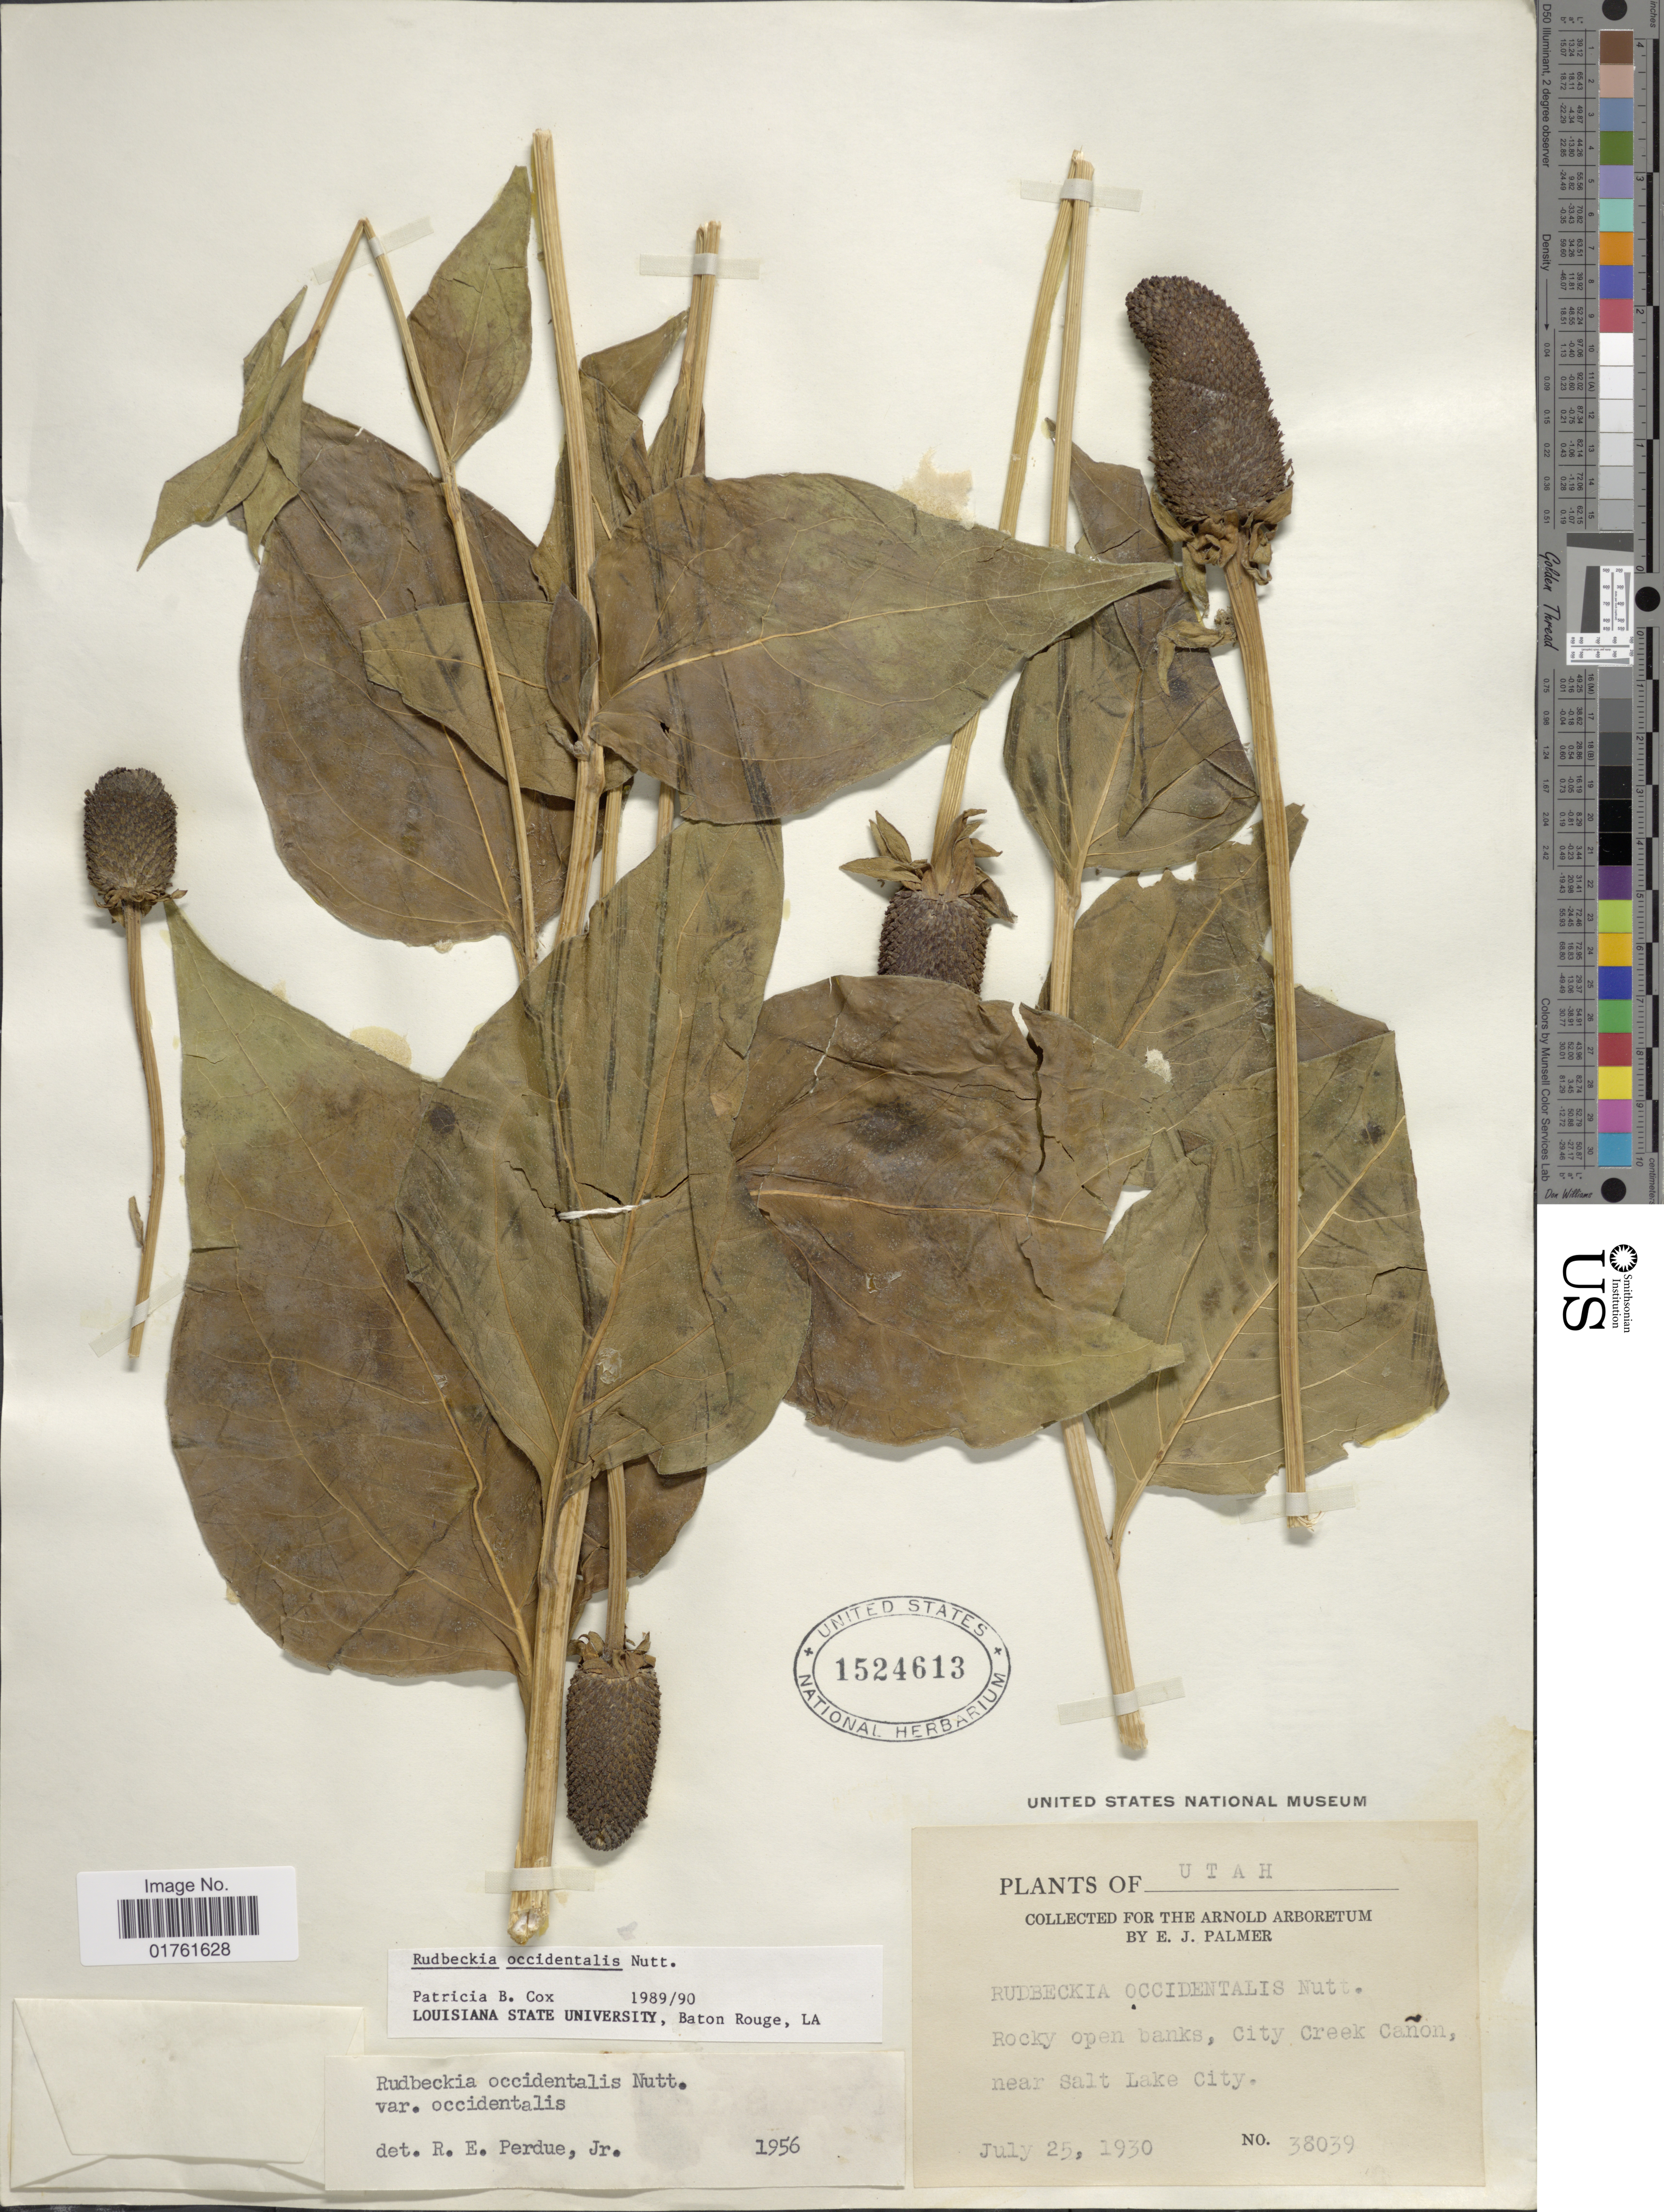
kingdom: Plantae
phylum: Tracheophyta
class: Magnoliopsida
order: Asterales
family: Asteraceae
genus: Rudbeckia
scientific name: Rudbeckia occidentalis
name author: Nutt.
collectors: E. J. Palmer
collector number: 38039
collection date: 1930-07-25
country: United States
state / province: Utah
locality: Rocky open banks, City Creek Cañon, near Salt Lake City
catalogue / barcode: US 1524613